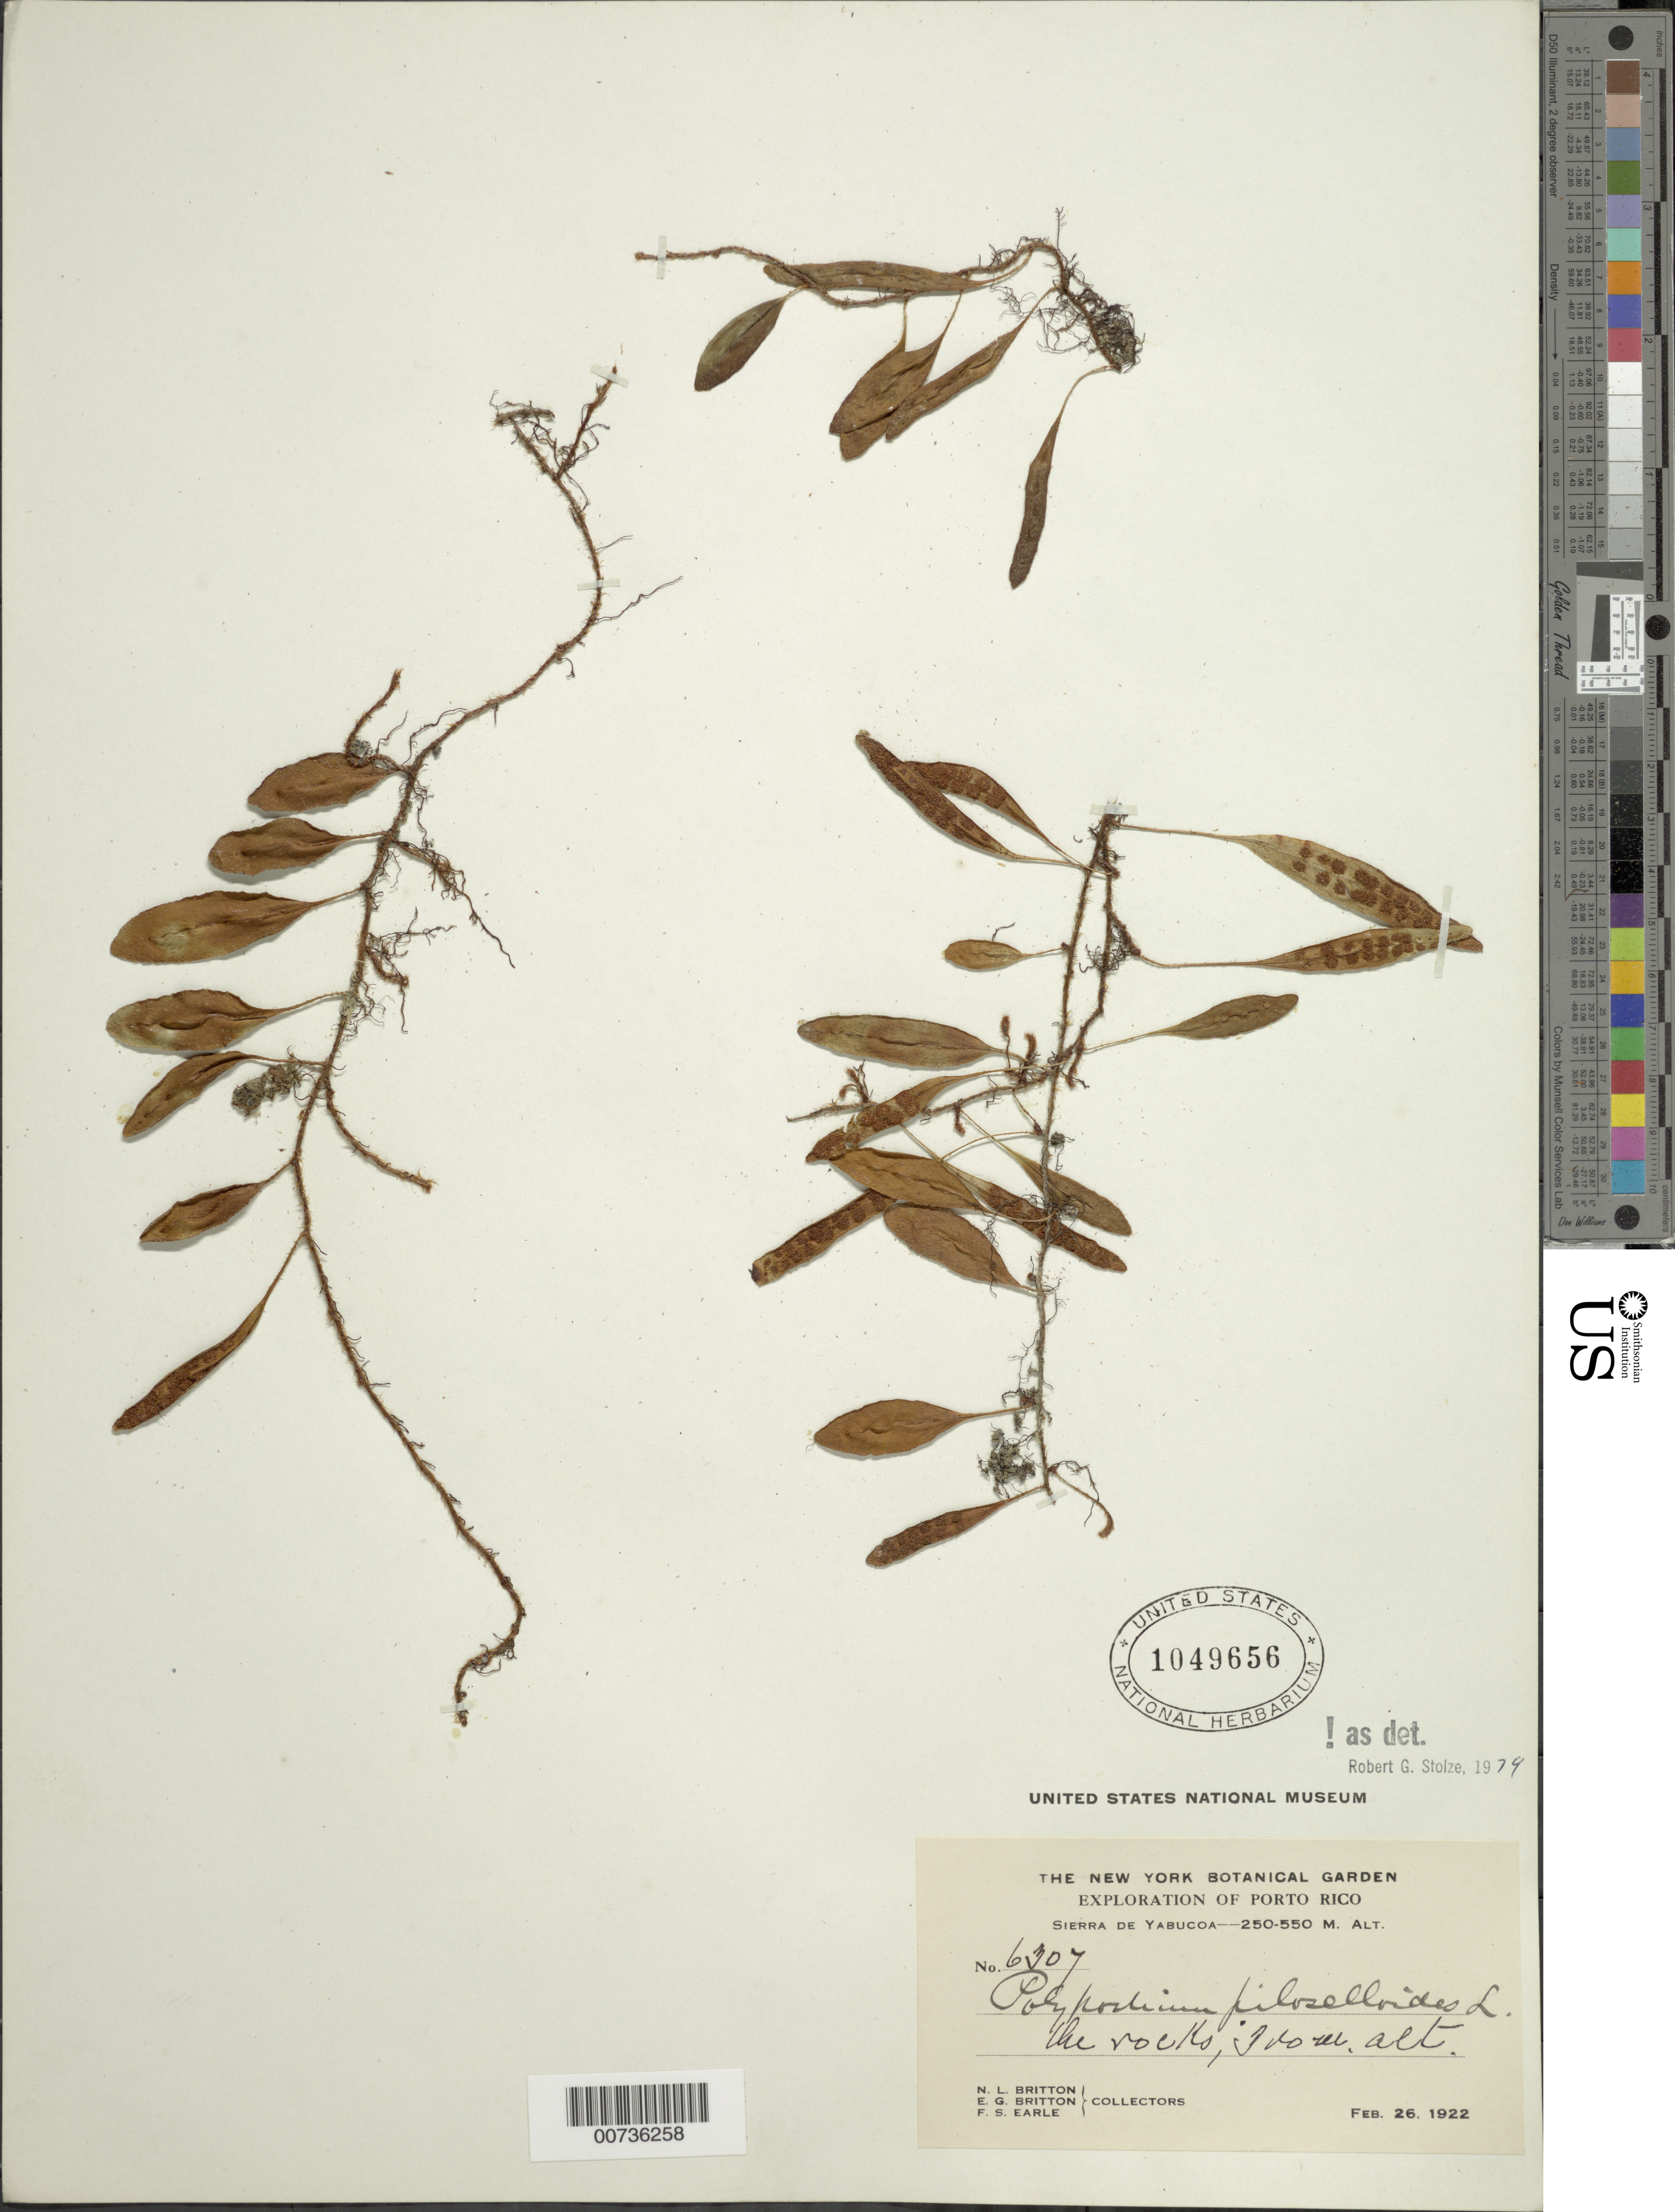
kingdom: Plantae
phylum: Tracheophyta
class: Polypodiopsida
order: Polypodiales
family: Polypodiaceae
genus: Microgramma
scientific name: Microgramma piloselloides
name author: (L.) Copel.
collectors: N. Britton, E. G. Britton & F. S. Earle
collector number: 6307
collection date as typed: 26 Feb 1922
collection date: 1922-02-26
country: Puerto Rico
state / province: Yabucoa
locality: Sierra de Yabucoa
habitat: On rocks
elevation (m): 300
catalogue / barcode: US 1049656